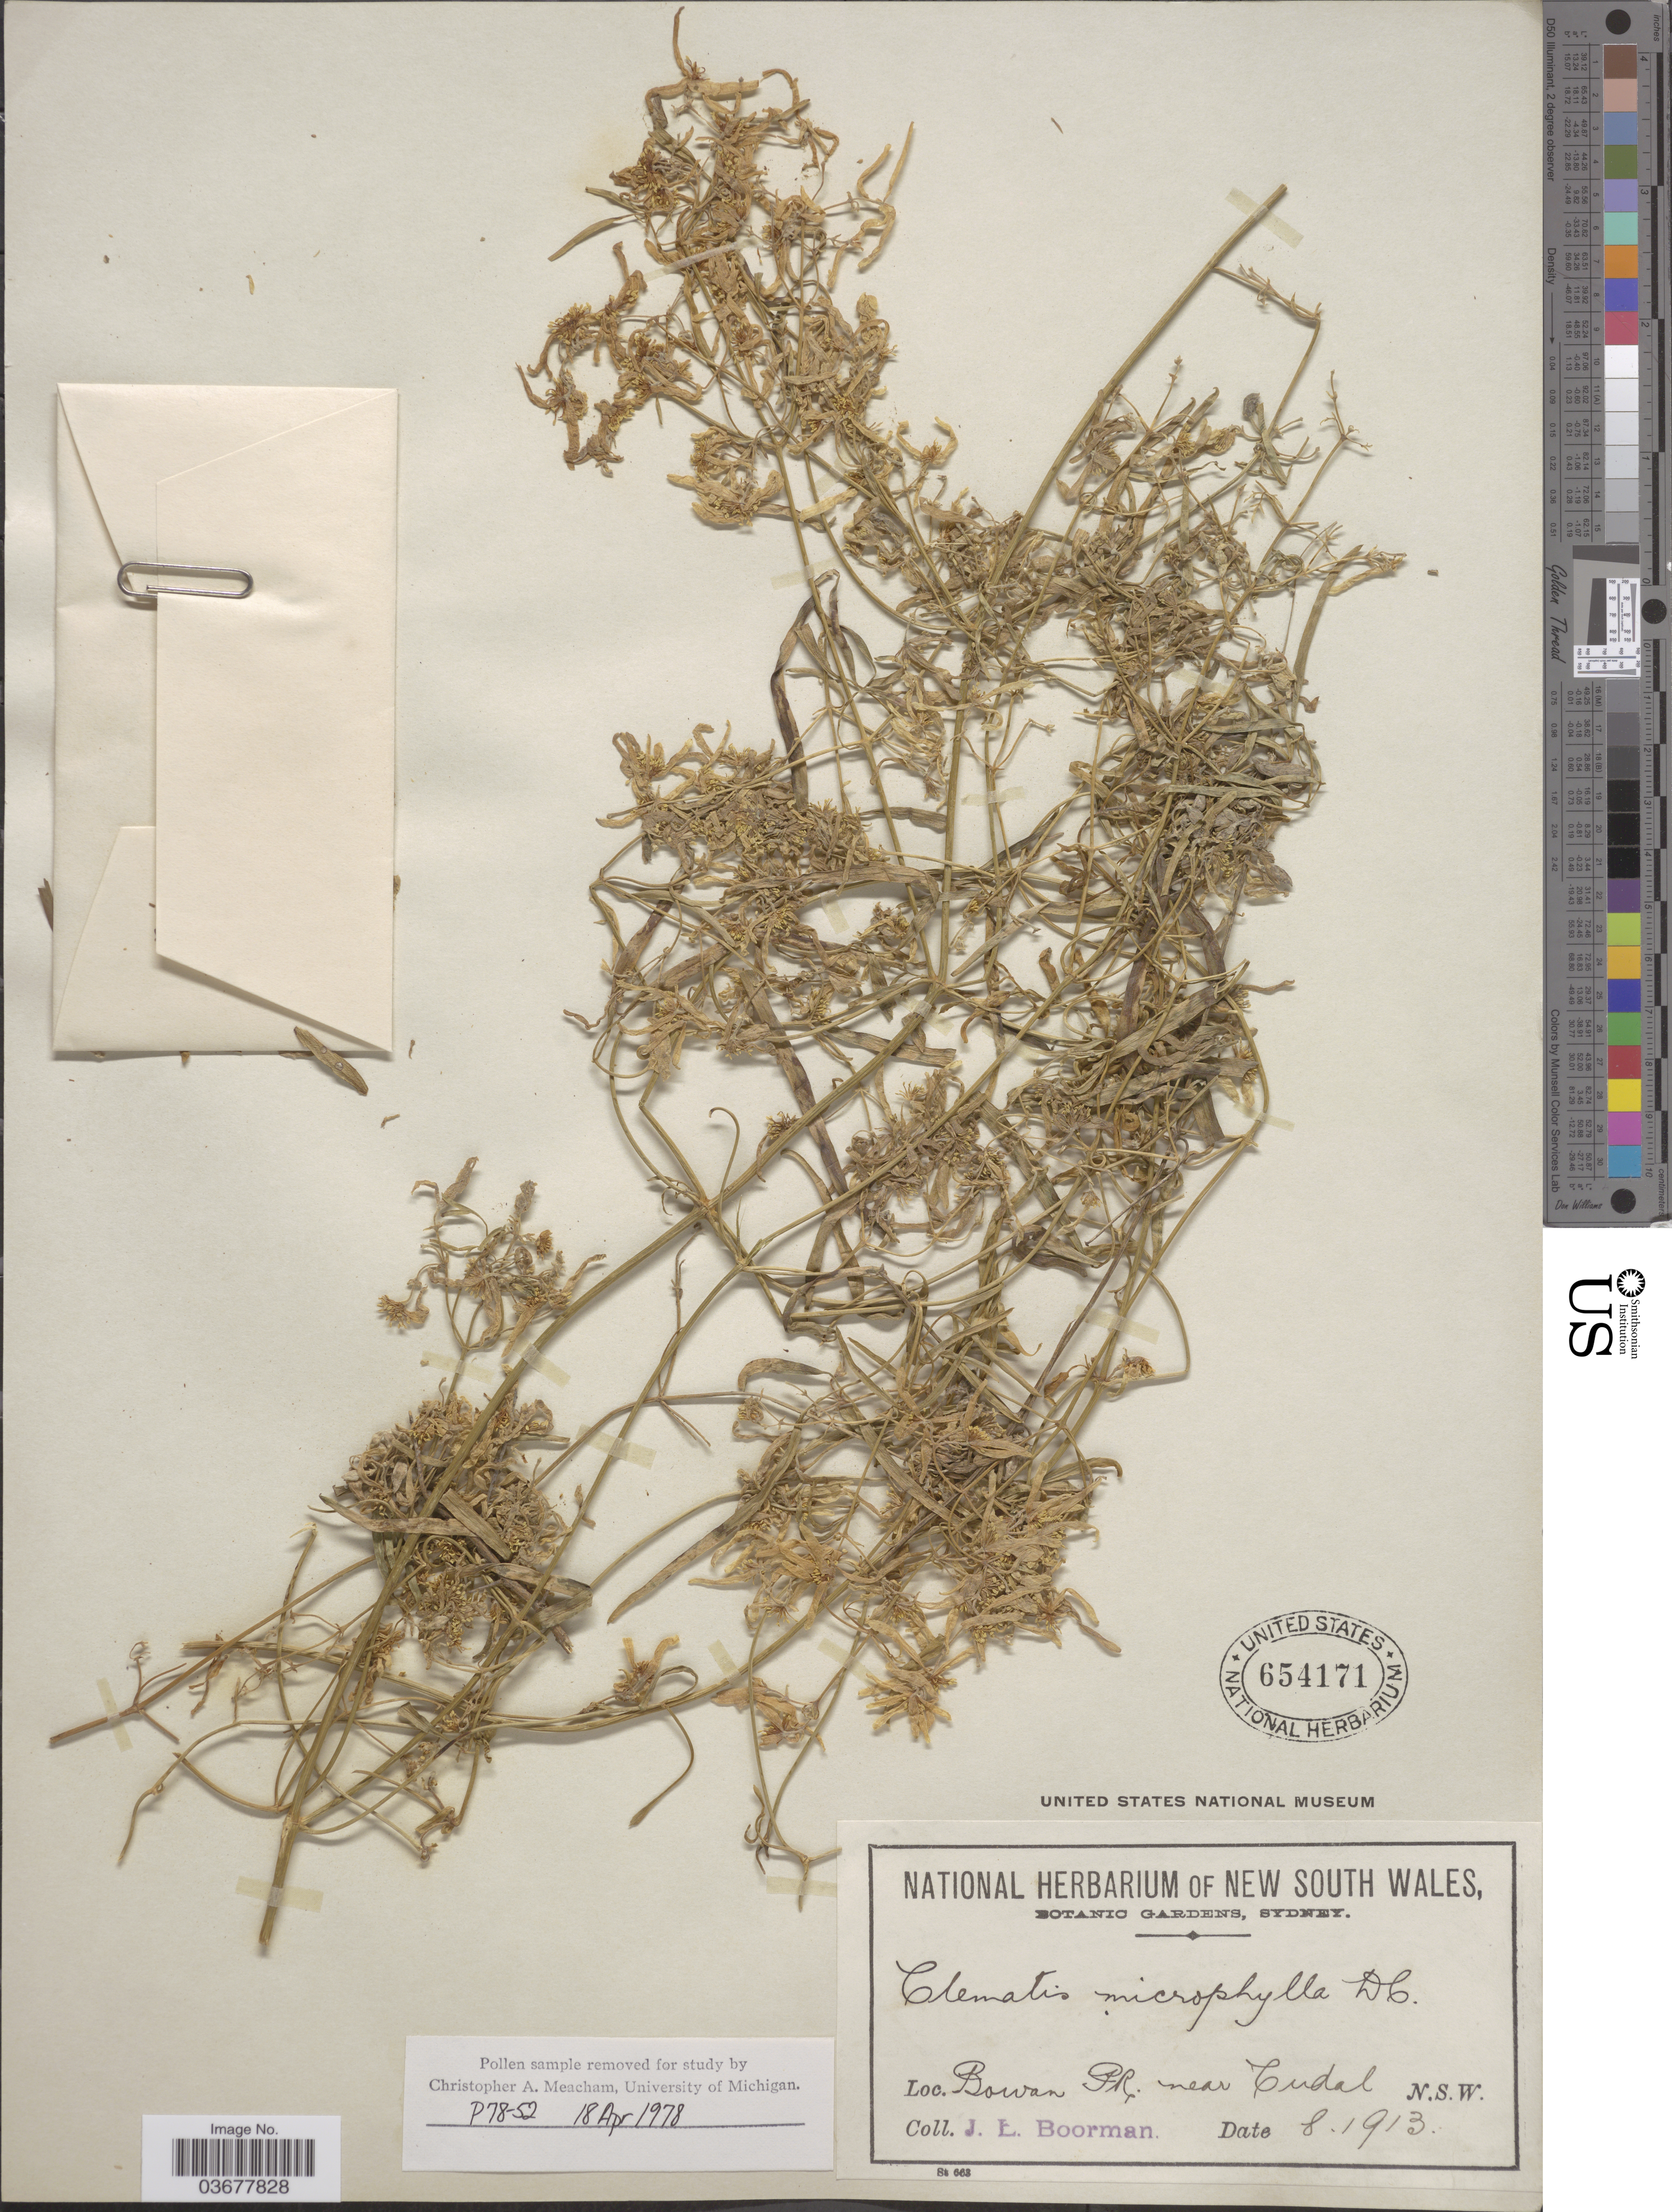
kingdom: Plantae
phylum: Tracheophyta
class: Magnoliopsida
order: Ranunculales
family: Ranunculaceae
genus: Clematis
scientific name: Clematis microphylla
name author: DC.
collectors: J. Boorman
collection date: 1913-08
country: Australia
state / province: New South Wales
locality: Bowan Pk. near Tudal.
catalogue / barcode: US 654171